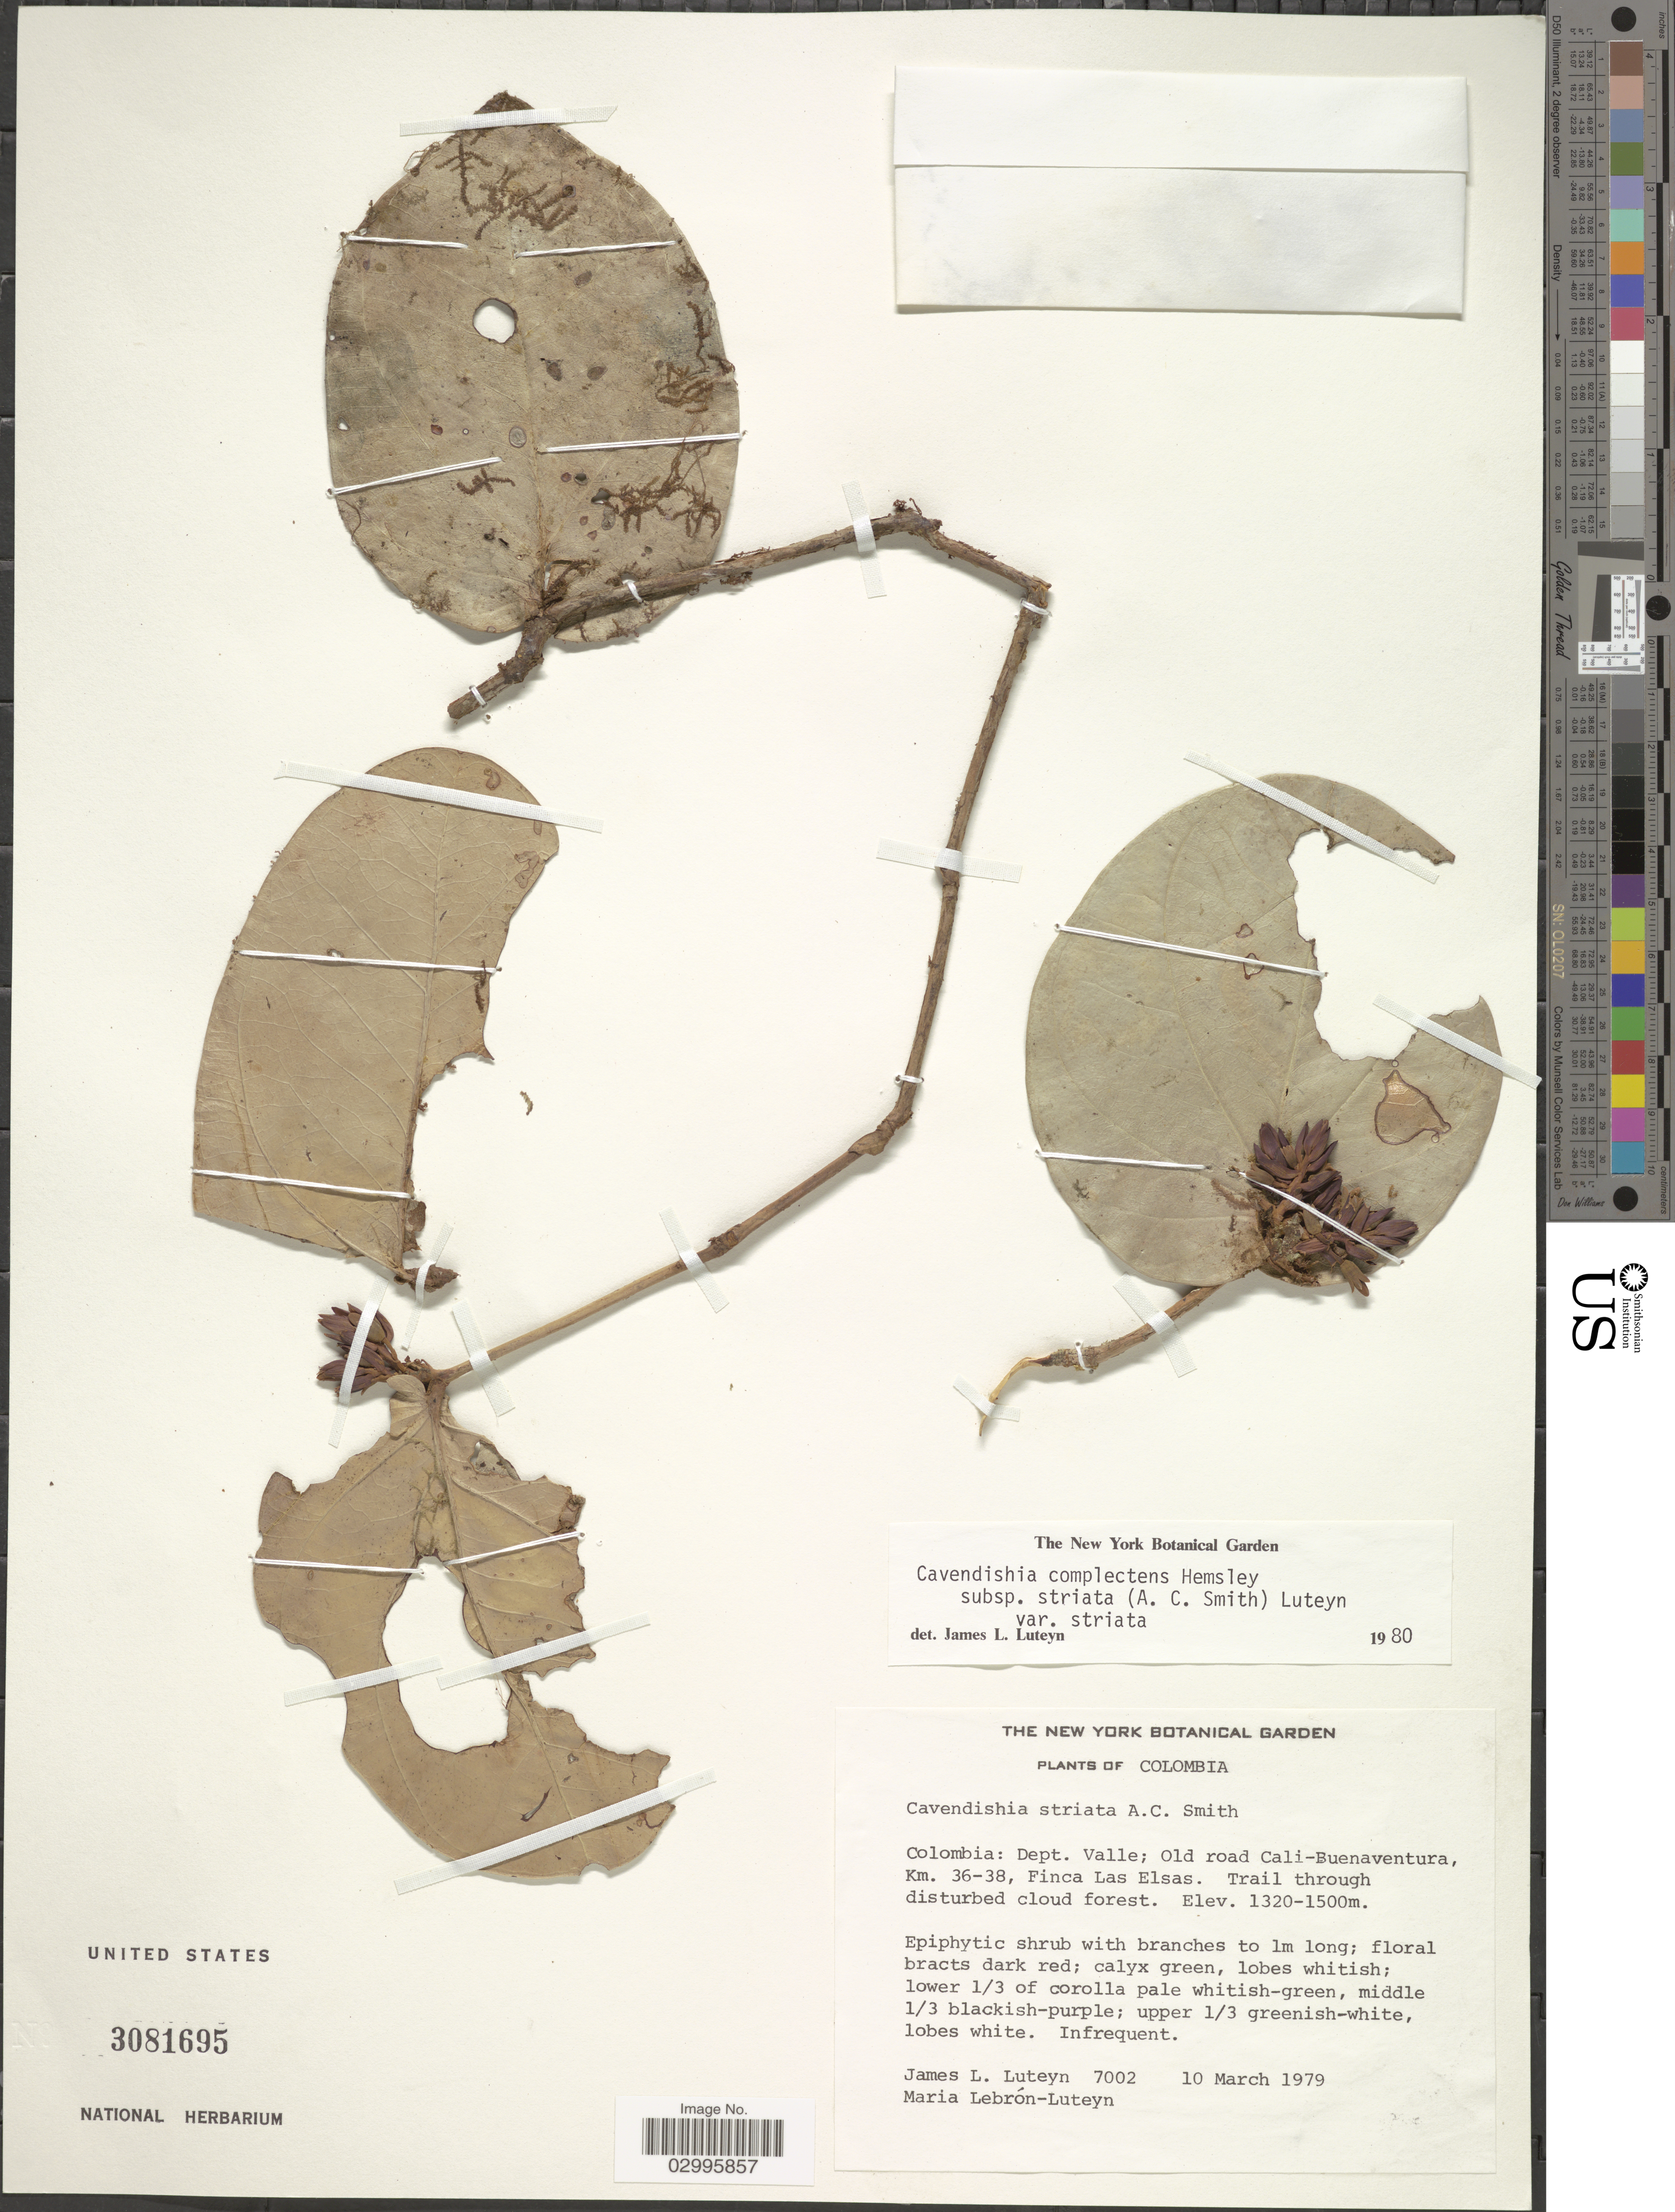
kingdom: Plantae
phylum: Tracheophyta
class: Magnoliopsida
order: Ericales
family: Ericaceae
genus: Cavendishia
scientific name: Cavendishia complectens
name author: Hemsl.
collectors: J. Luteyn & M. L. Lebrón-Luteyn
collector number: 7002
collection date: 1979-03-10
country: Colombia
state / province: Valle del Cauca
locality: Dept. Valle; Old road Cali-Buenaventura, Km. 36-38, Finca Las Elsas. Trail through disturbed cloud forest.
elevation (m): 1320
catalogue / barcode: US 3081695